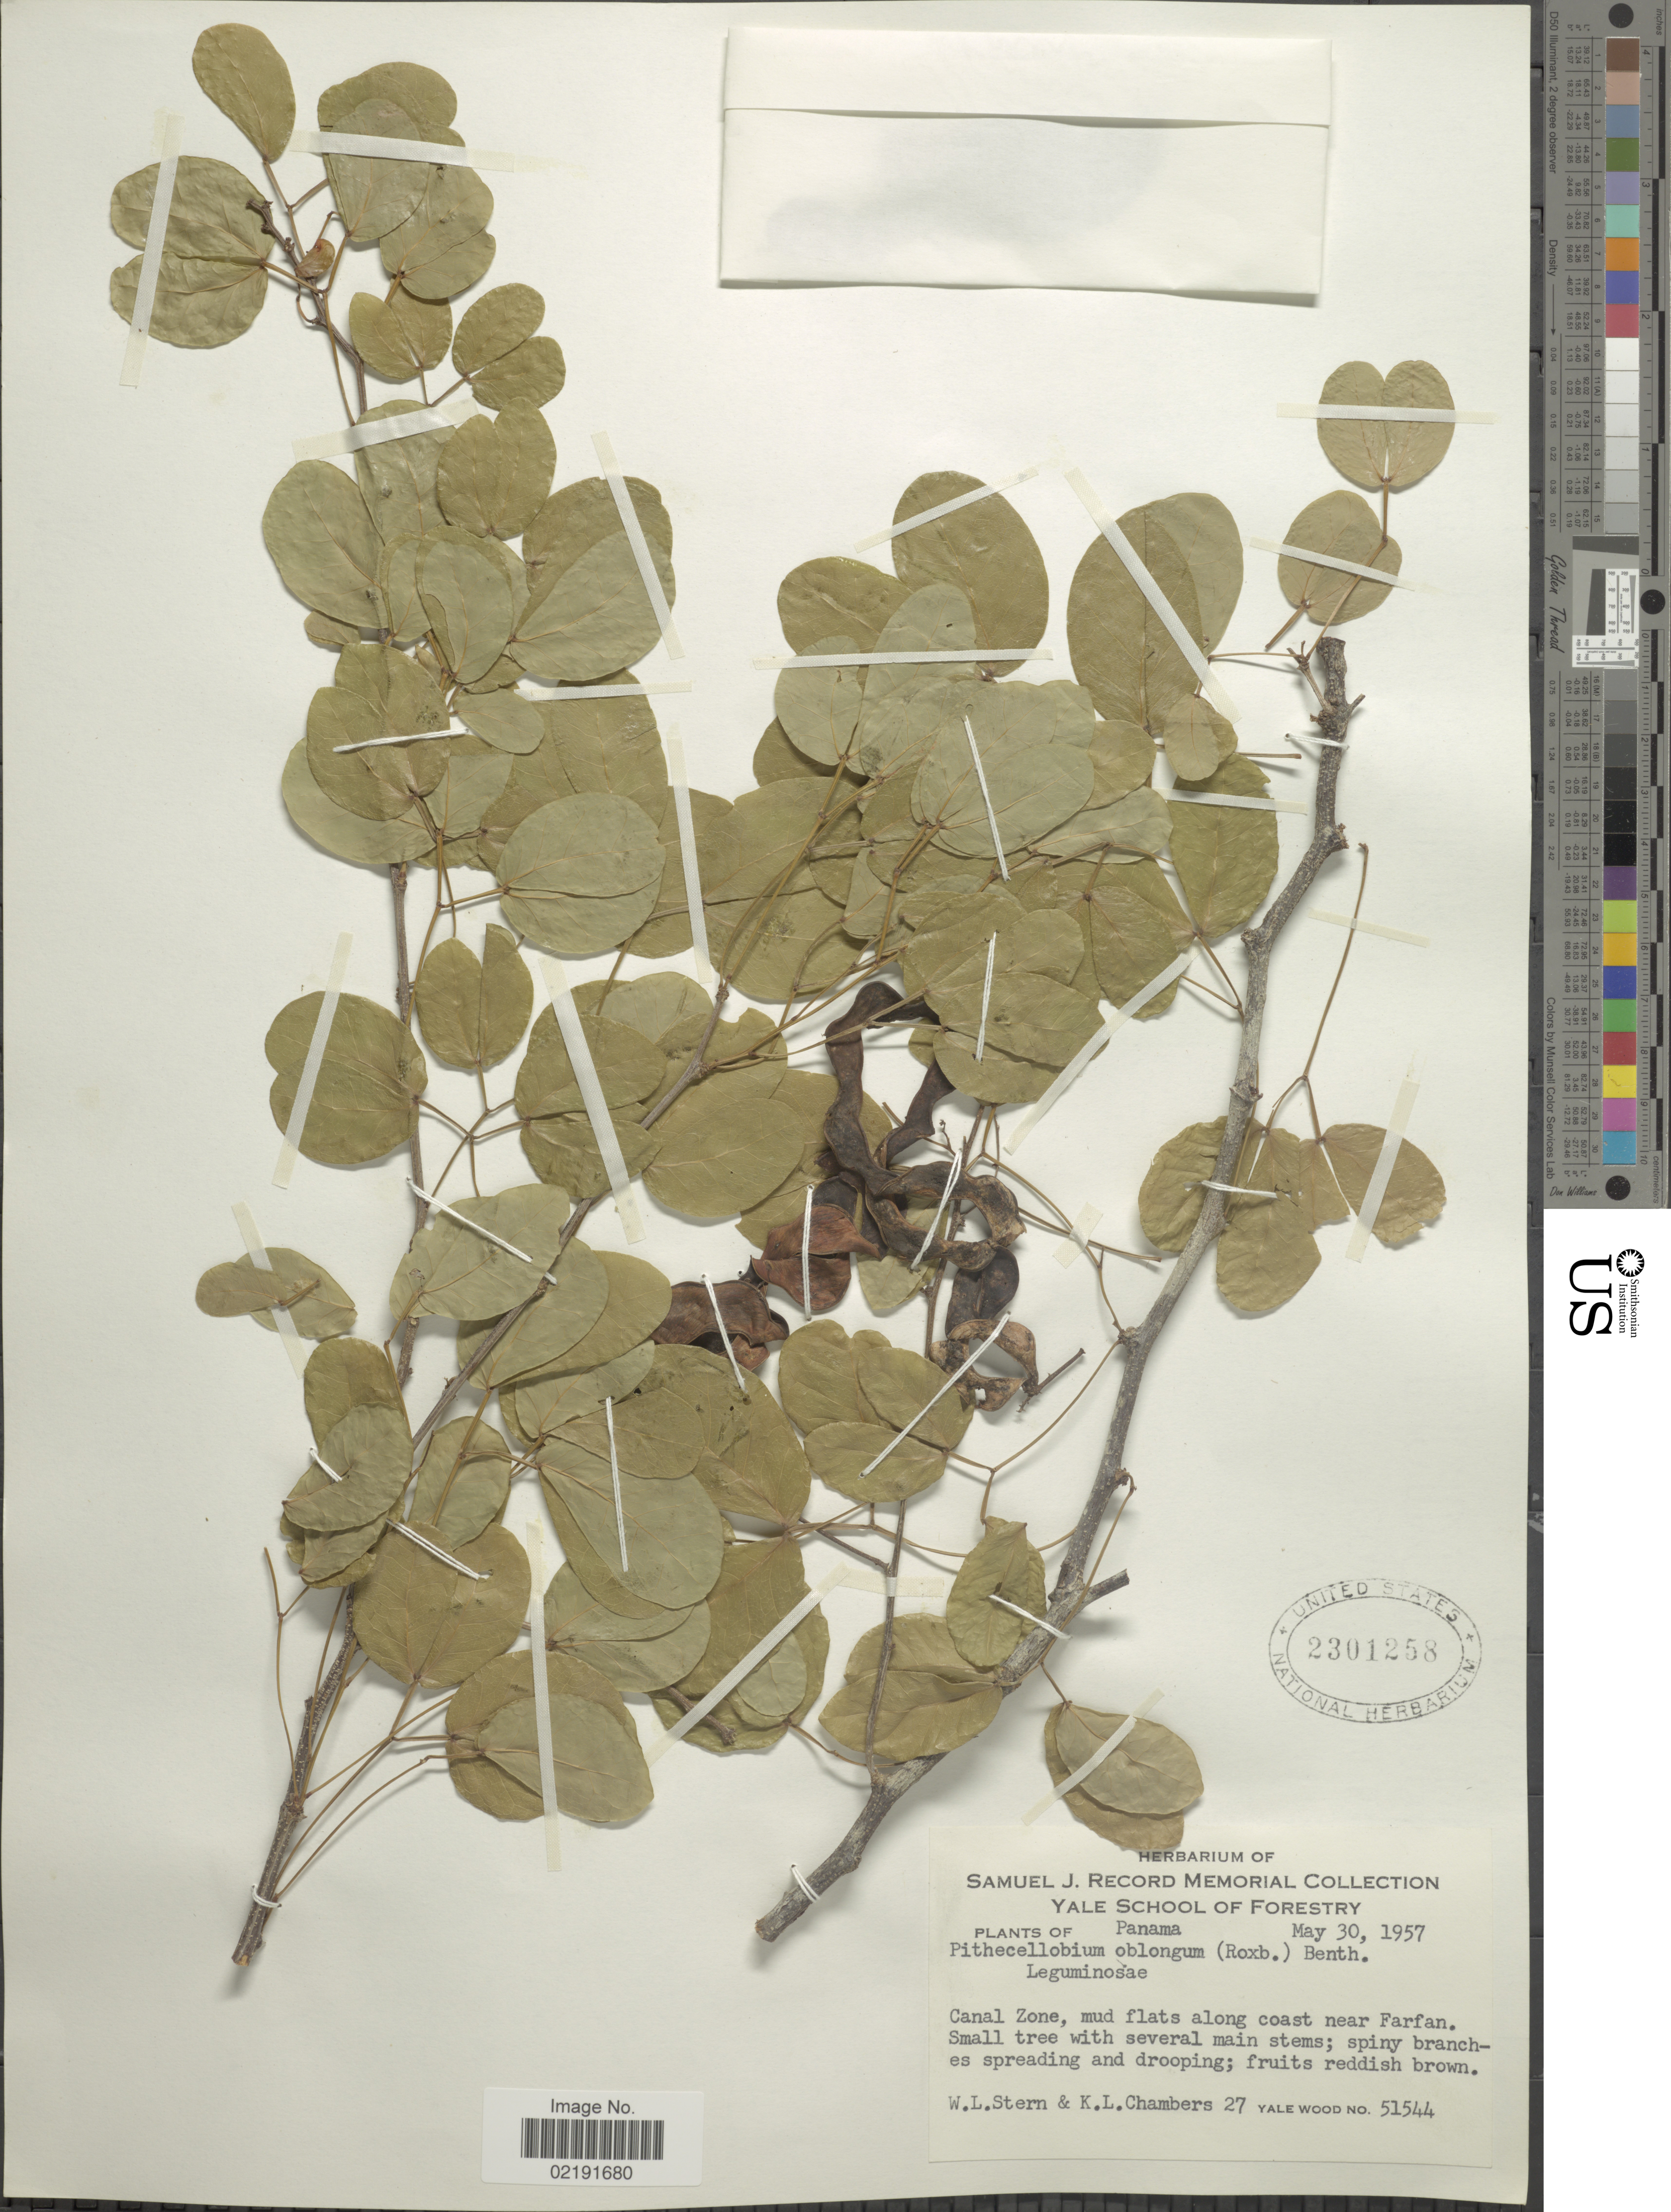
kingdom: Plantae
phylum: Tracheophyta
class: Magnoliopsida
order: Fabales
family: Fabaceae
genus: Pithecellobium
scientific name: Pithecellobium oblongum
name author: Benth.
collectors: W. L. Stern & K. Chambers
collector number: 27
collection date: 1957-05-30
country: Panama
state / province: Colón / Panamá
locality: Canal Zone, mud flats along coast near Farfan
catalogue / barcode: US 2301258